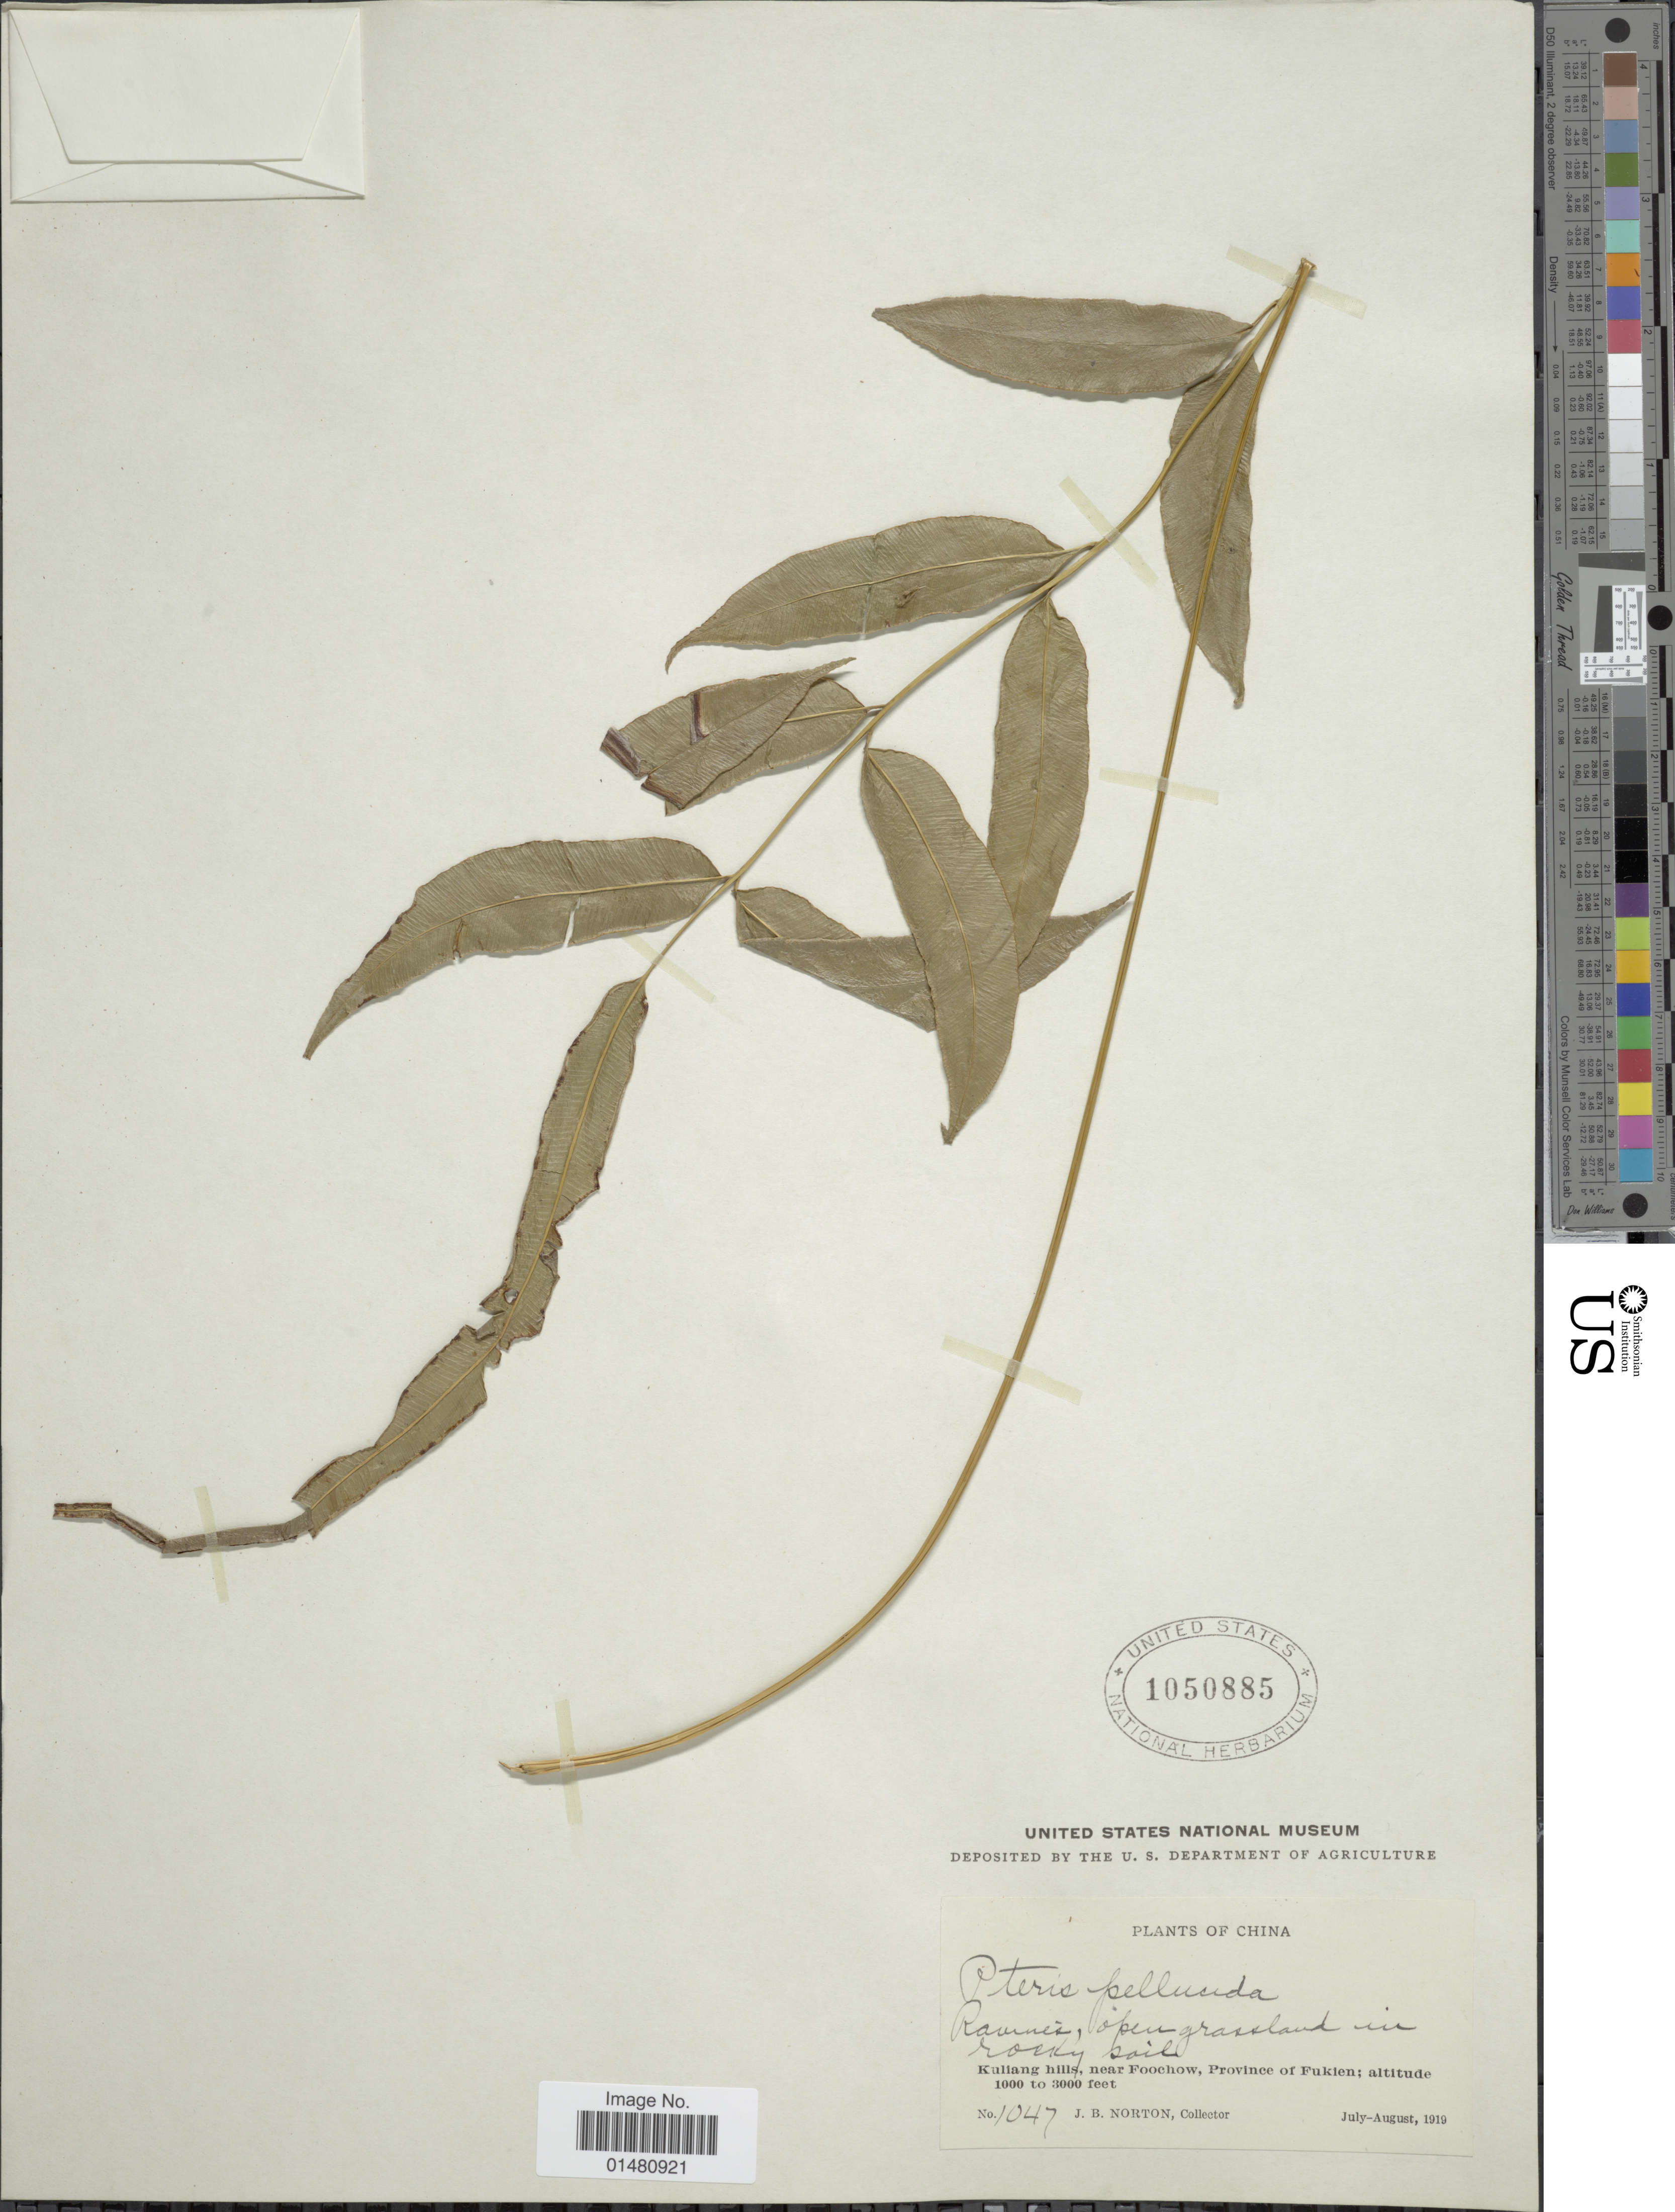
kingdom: Plantae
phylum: Tracheophyta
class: Polypodiopsida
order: Polypodiales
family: Pteridaceae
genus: Pteris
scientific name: Pteris pellucida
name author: C. Presl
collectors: J. B. Norton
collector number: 1047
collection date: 1919-07/1919-08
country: China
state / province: Fujian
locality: Kuliang hills, near Foochow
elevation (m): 305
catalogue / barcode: US 1050885